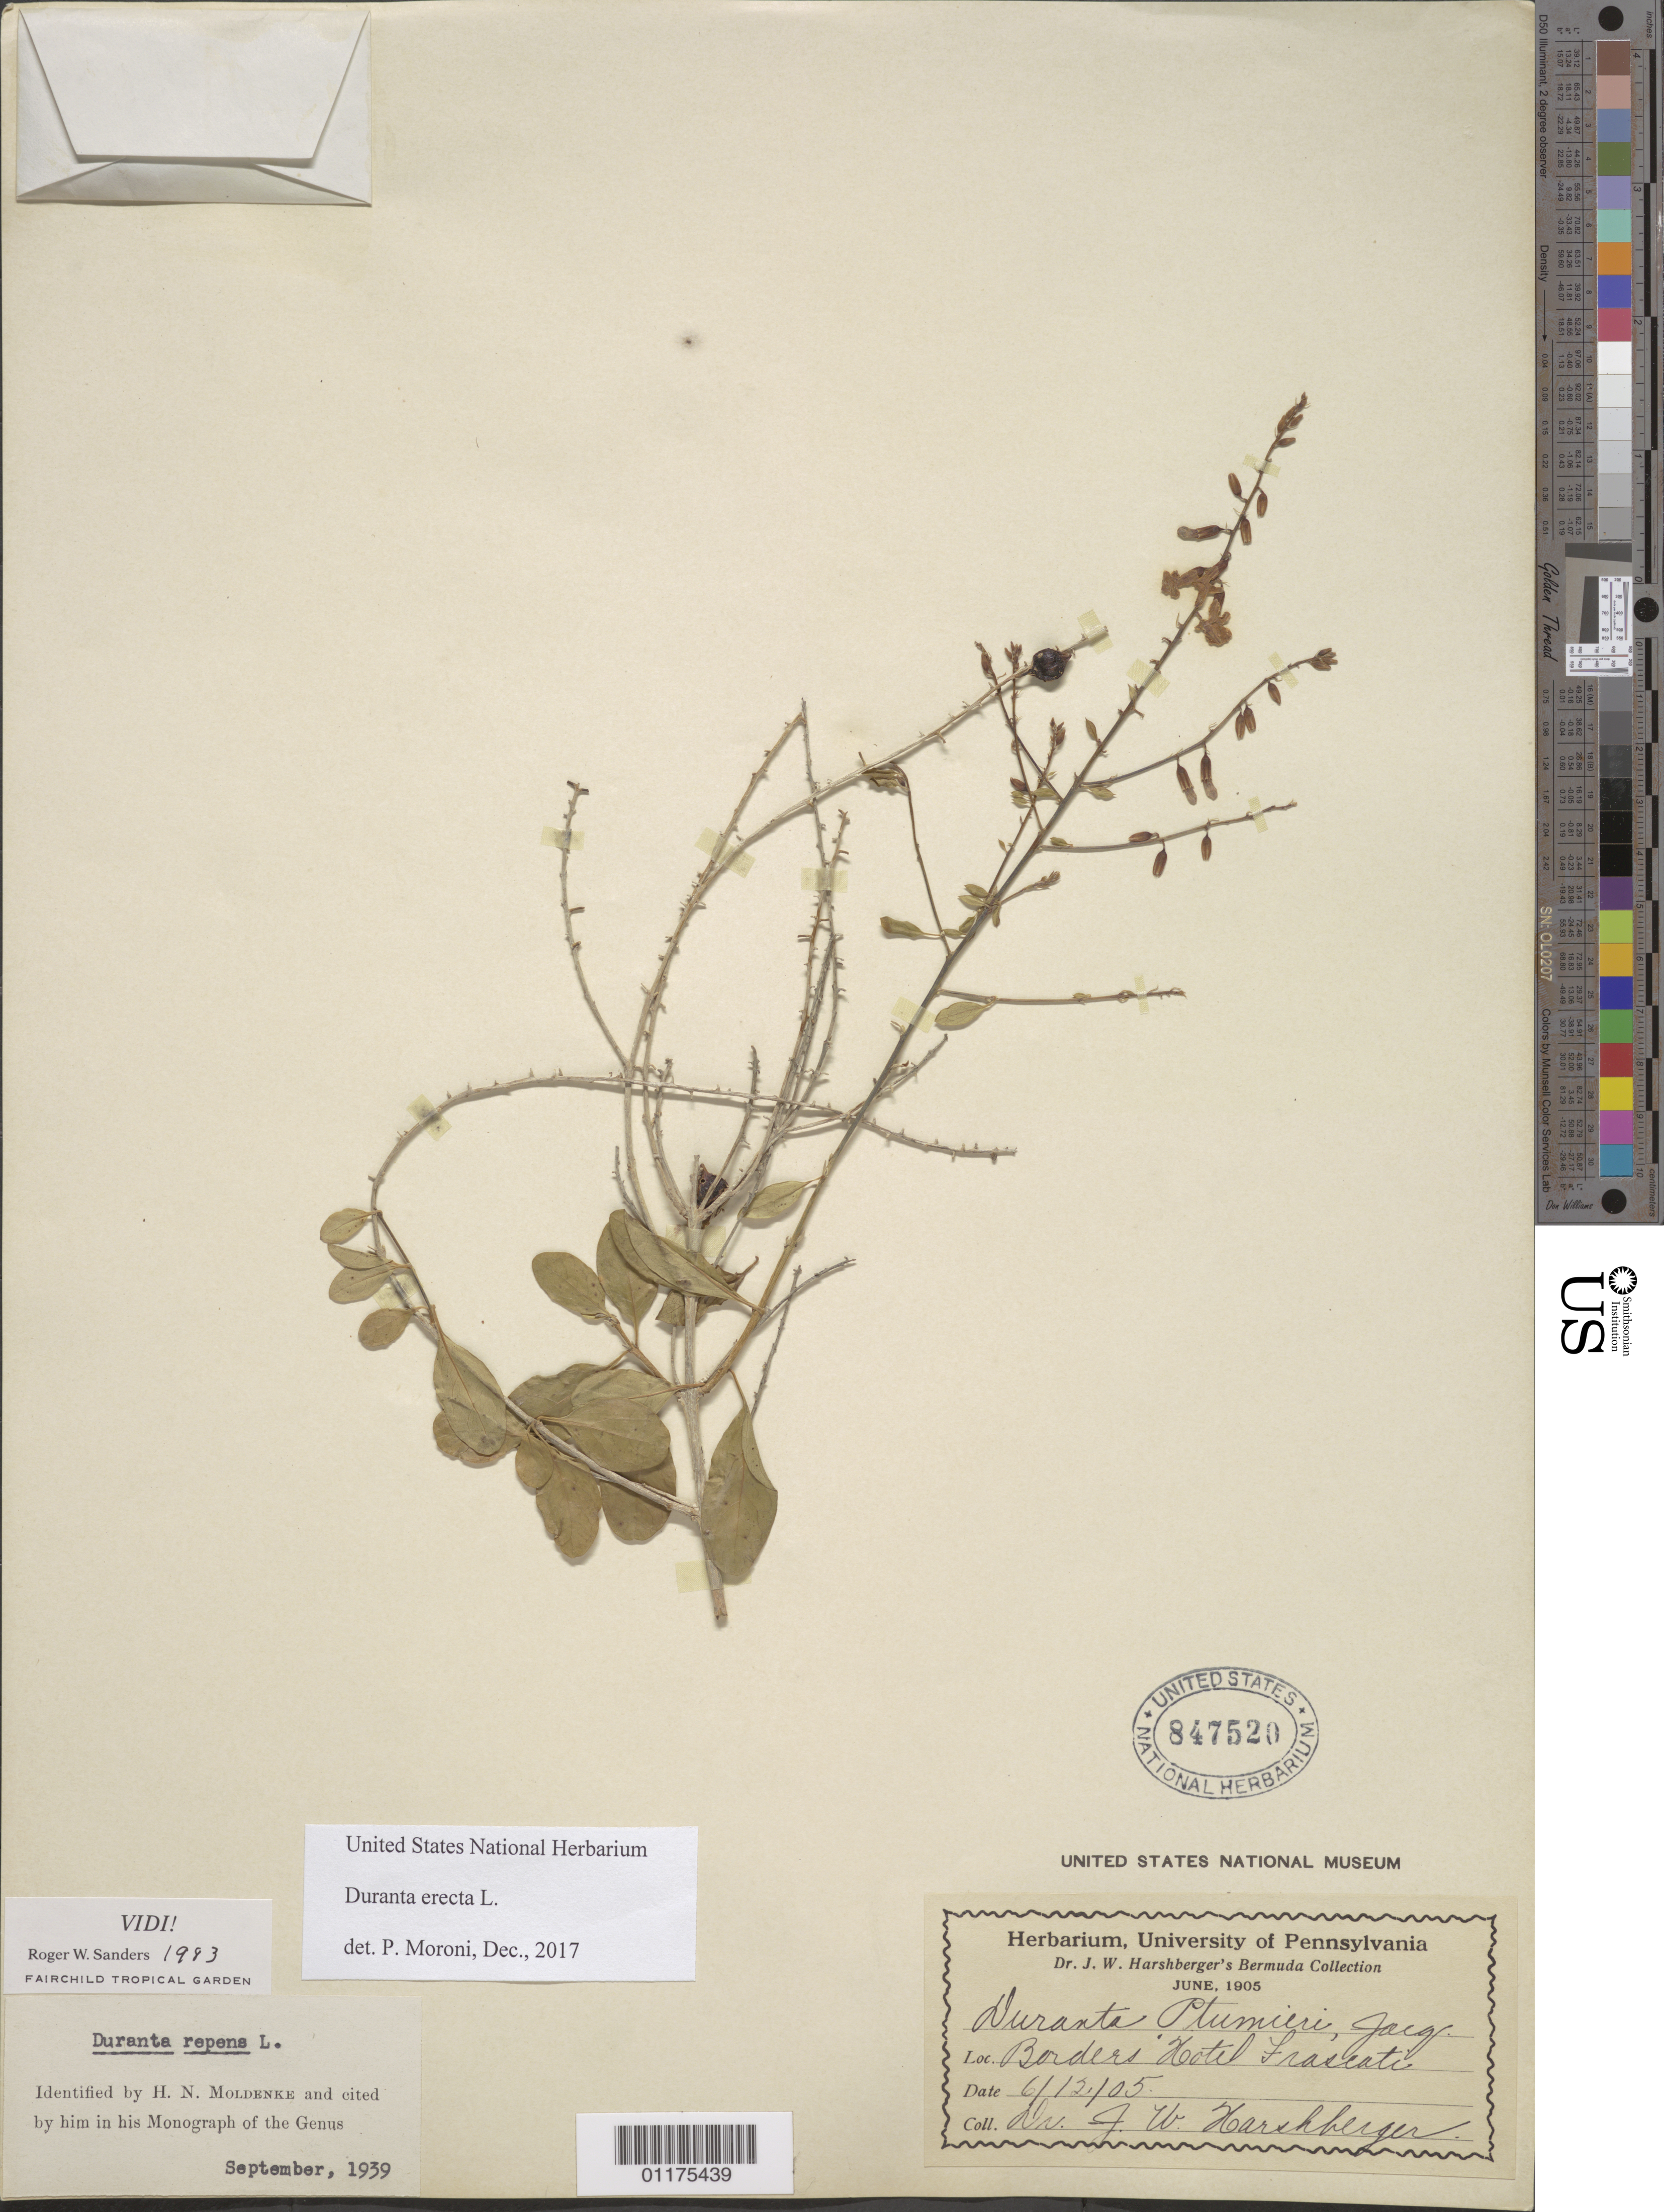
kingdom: Plantae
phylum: Tracheophyta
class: Magnoliopsida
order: Lamiales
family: Verbenaceae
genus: Duranta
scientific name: Duranta repens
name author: L.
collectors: J. W. Harshberger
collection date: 1905-06-12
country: Bermuda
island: Bermuda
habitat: Borders Hotel Frascati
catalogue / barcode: US 847520